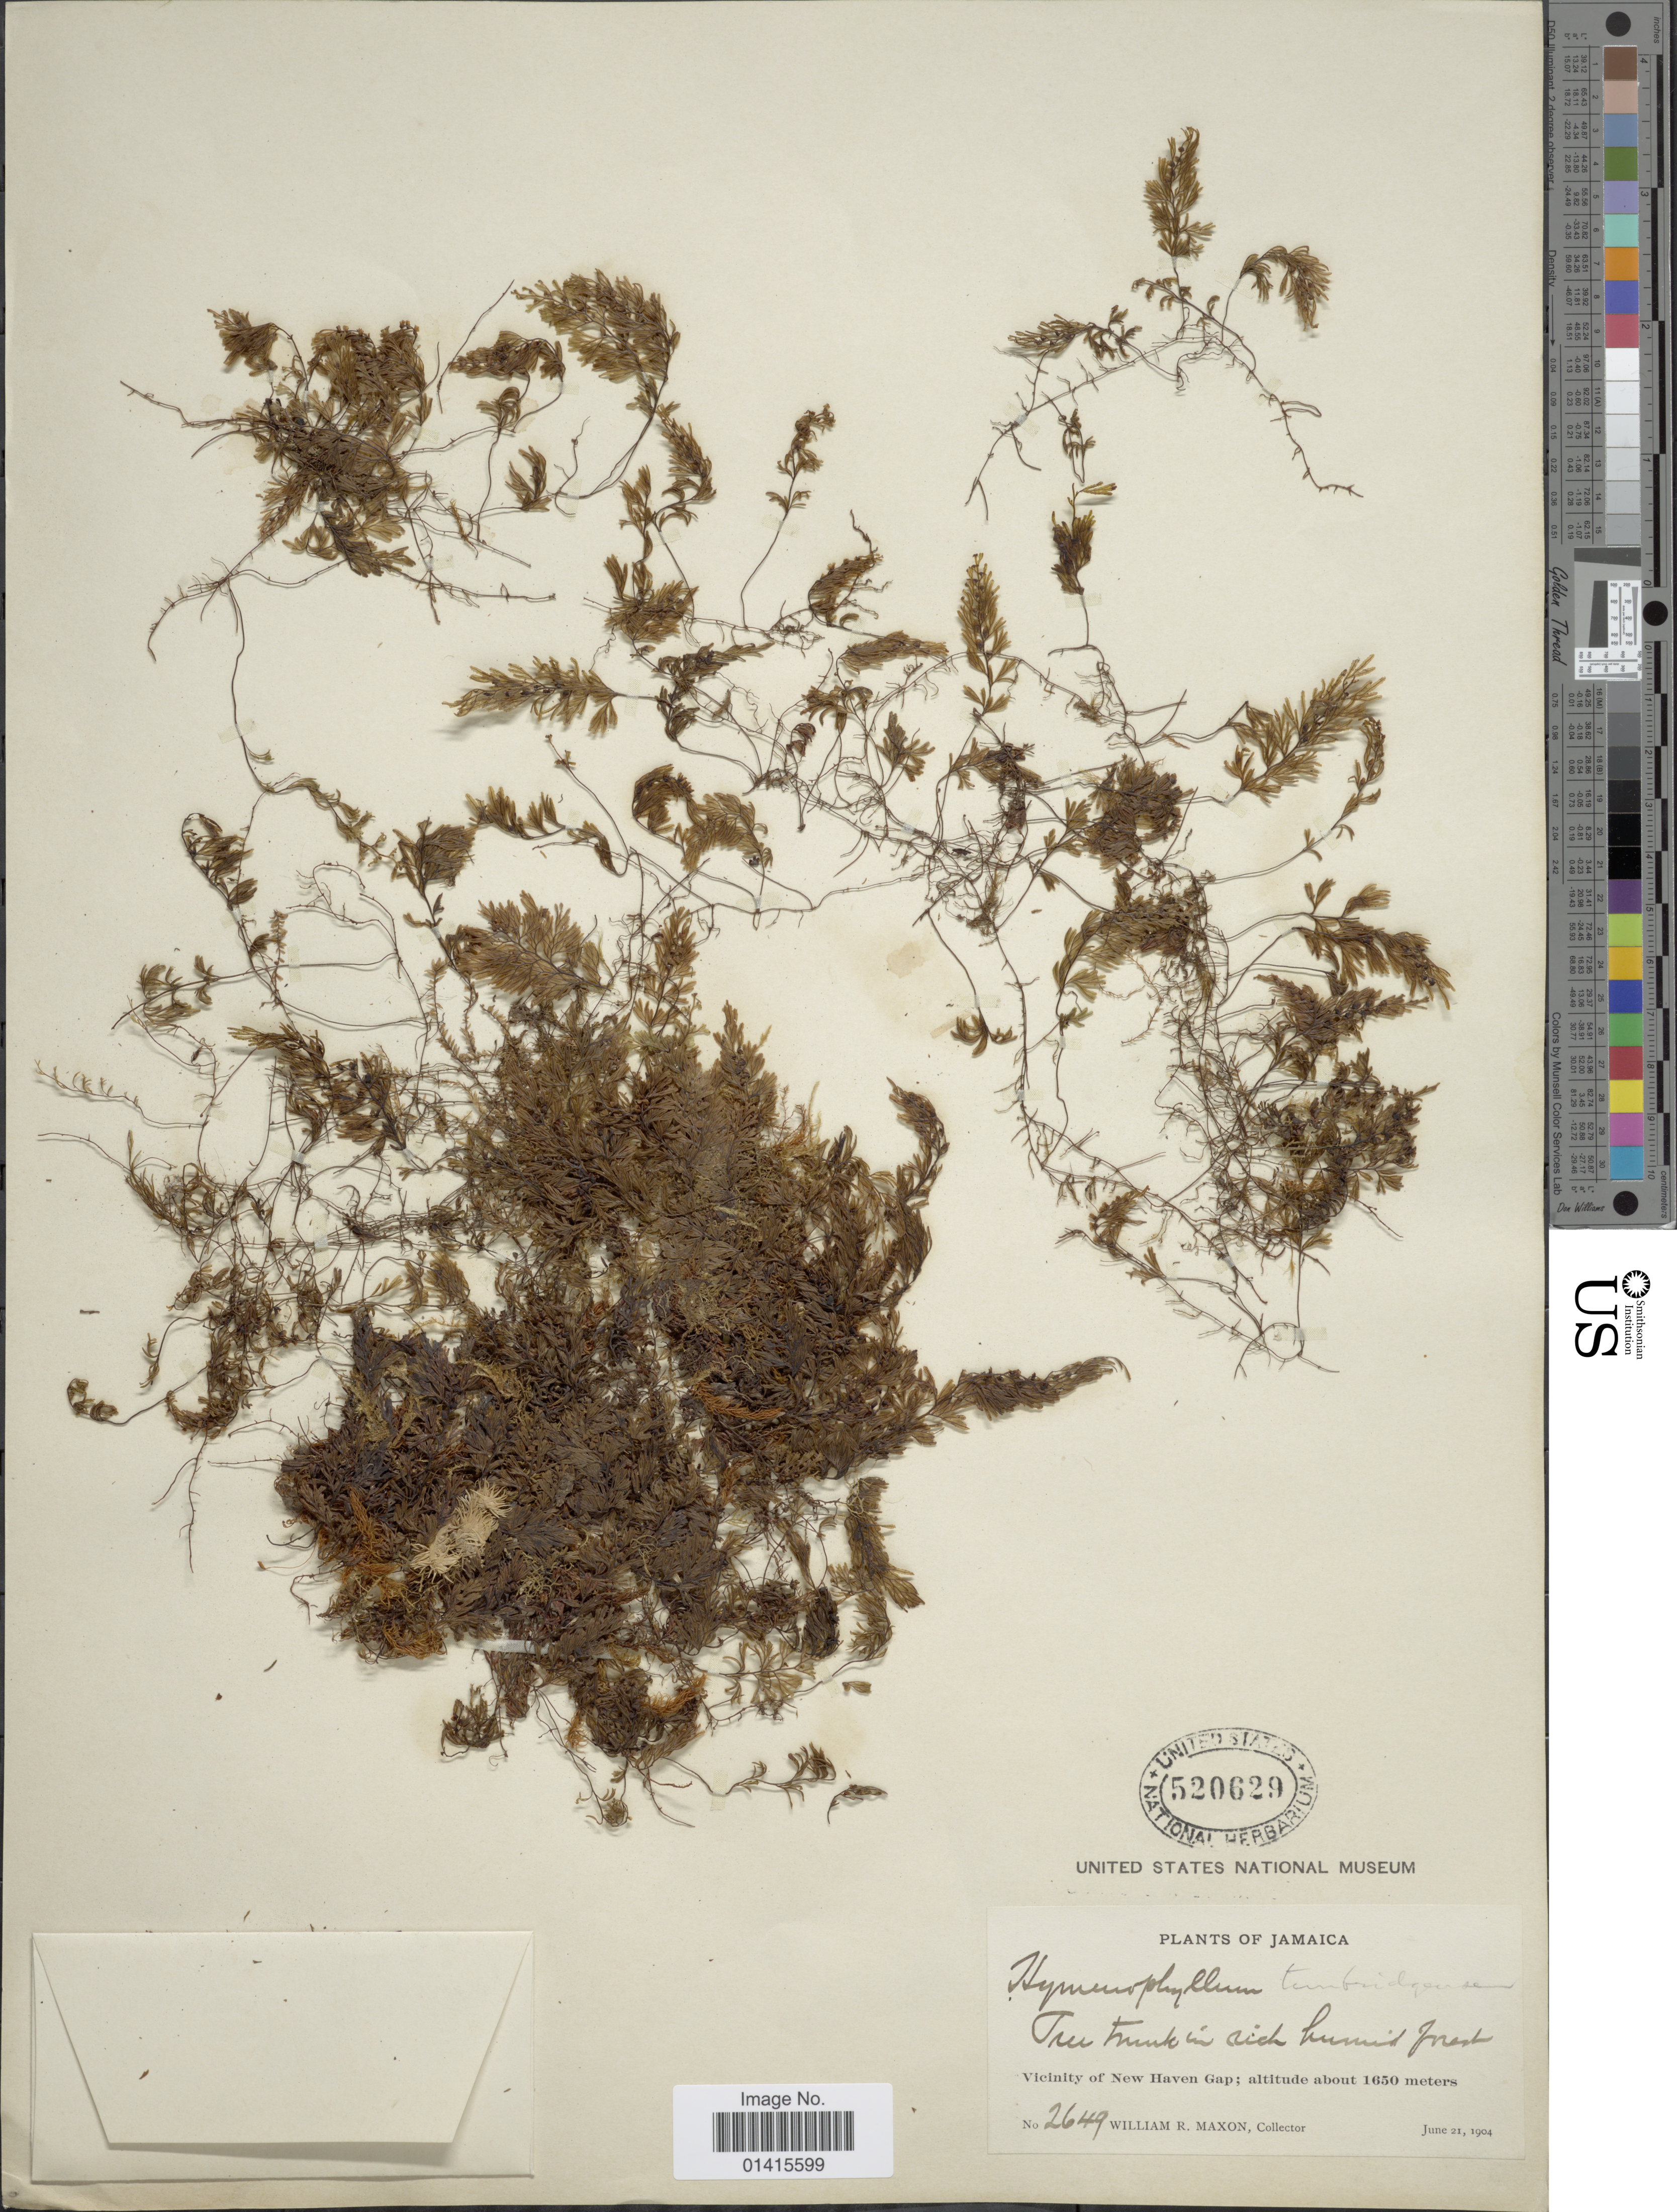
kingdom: Plantae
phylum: Tracheophyta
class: Polypodiopsida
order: Hymenophyllales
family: Hymenophyllaceae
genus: Hymenophyllum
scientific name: Hymenophyllum tunbrigense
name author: (L.) Small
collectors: W. R. Maxon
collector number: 2649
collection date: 1904-06-21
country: Jamaica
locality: Vicinity of New Haven Gap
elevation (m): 1650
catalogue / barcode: US 520629